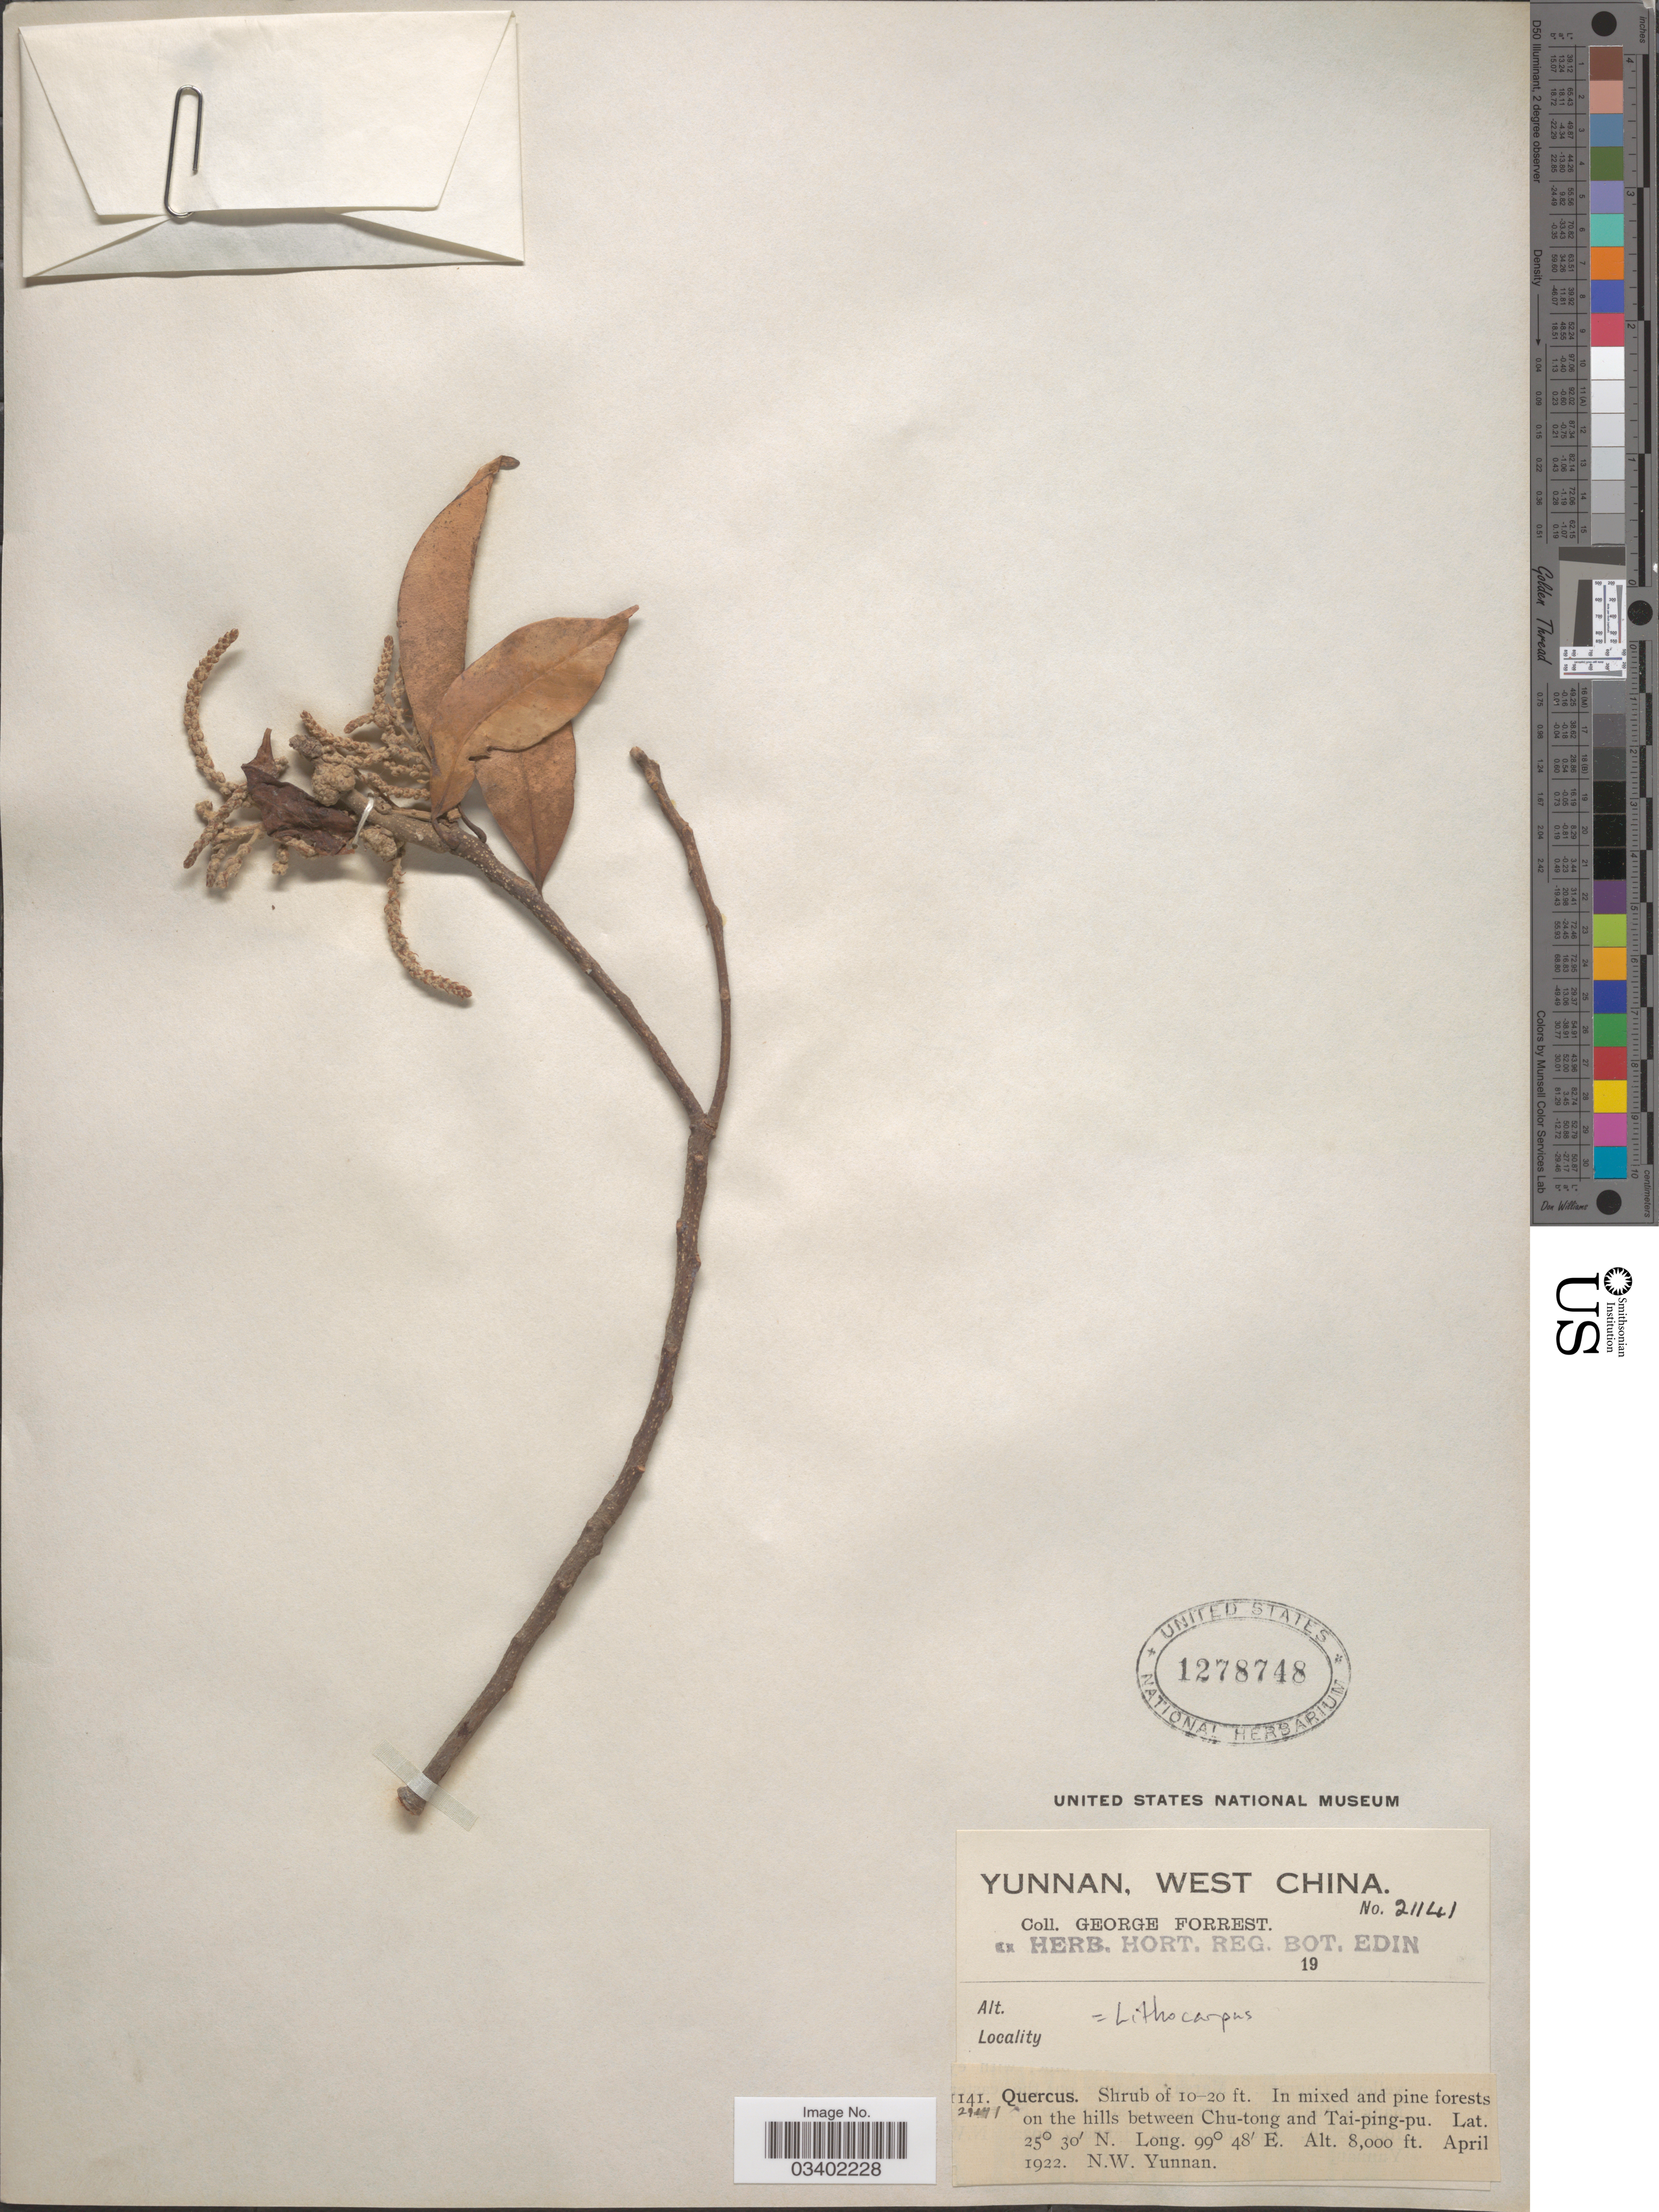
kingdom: Plantae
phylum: Tracheophyta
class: Magnoliopsida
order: Fagales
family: Fagaceae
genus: Lithocarpus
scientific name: Lithocarpus sp.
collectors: G. Forrest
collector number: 21141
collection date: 1922-04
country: China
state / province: Yunnan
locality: West China. On the hills between Chu-tong and Tai-ping-pu. N.W. Yunnan.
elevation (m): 2438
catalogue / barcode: US 1278748